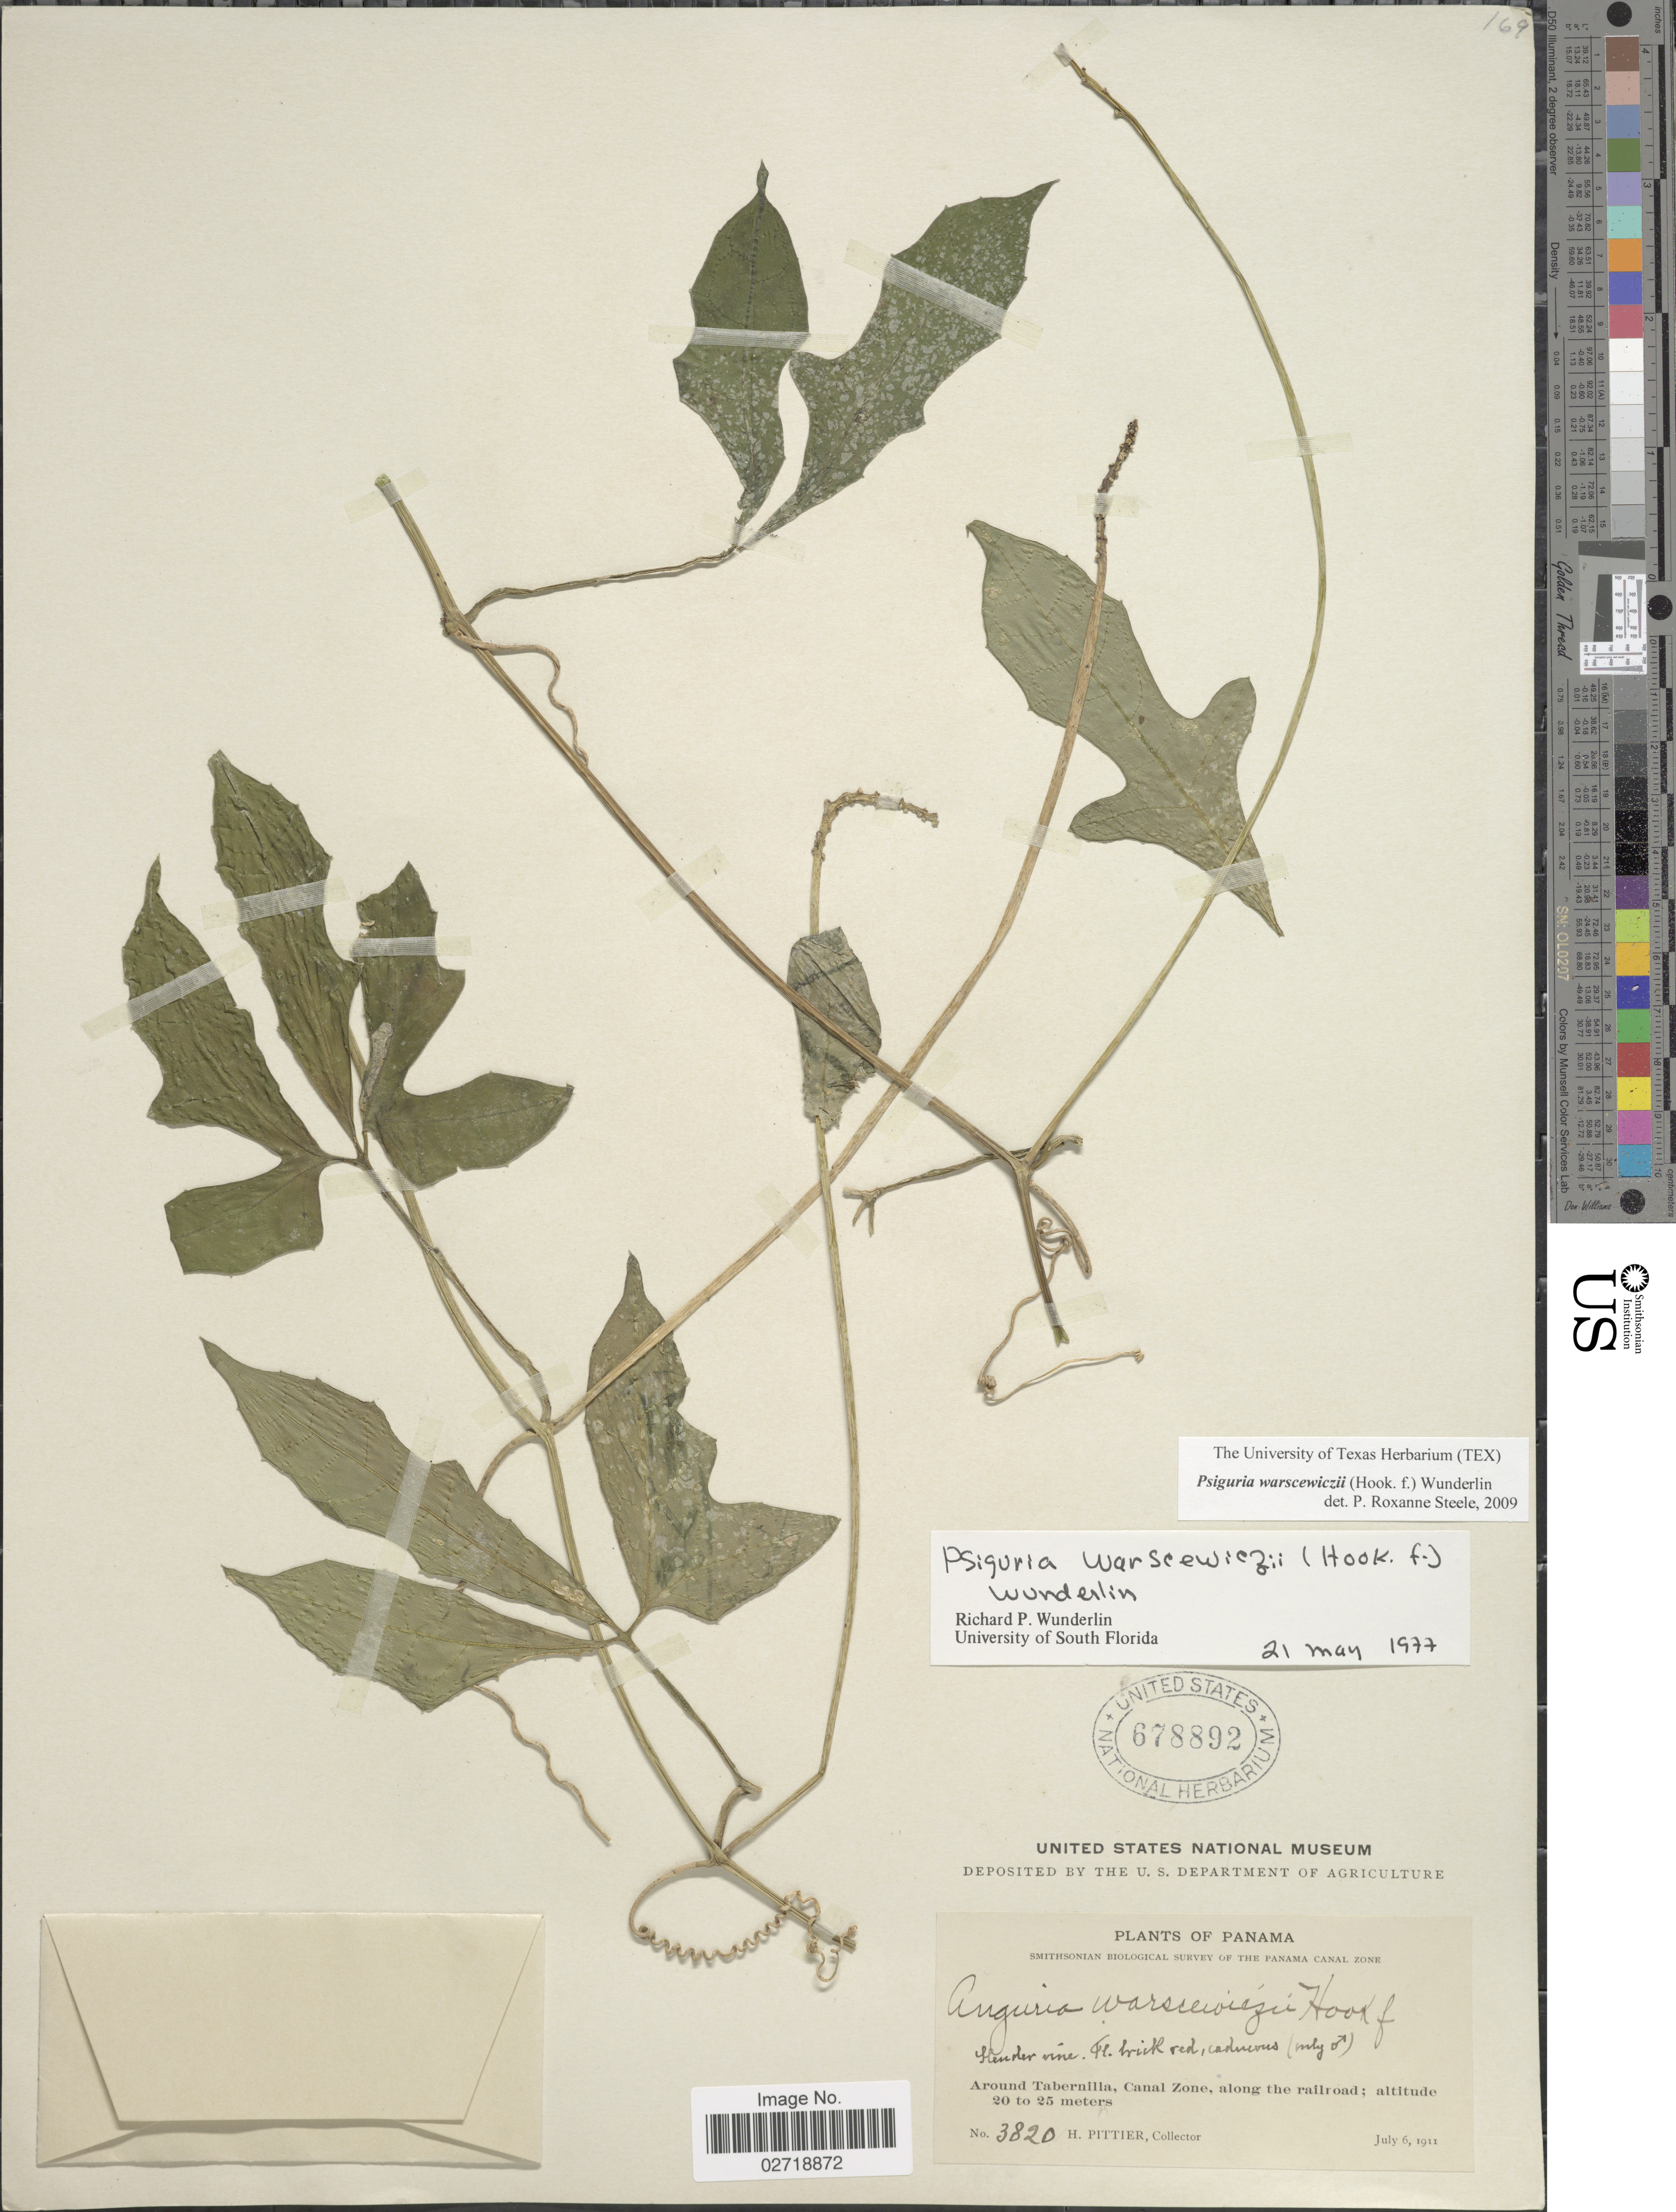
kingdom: Plantae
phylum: Tracheophyta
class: Magnoliopsida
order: Cucurbitales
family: Cucurbitaceae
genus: Psiguria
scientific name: Psiguria warscewiczii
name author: (Hook. f.) Wunderlin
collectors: H. F. Pittier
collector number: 3820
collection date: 1911-07-06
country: Panama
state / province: Colón / Panamá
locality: Around Tabernilla, Canal Zone, along the railroad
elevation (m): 20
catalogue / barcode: US 678892